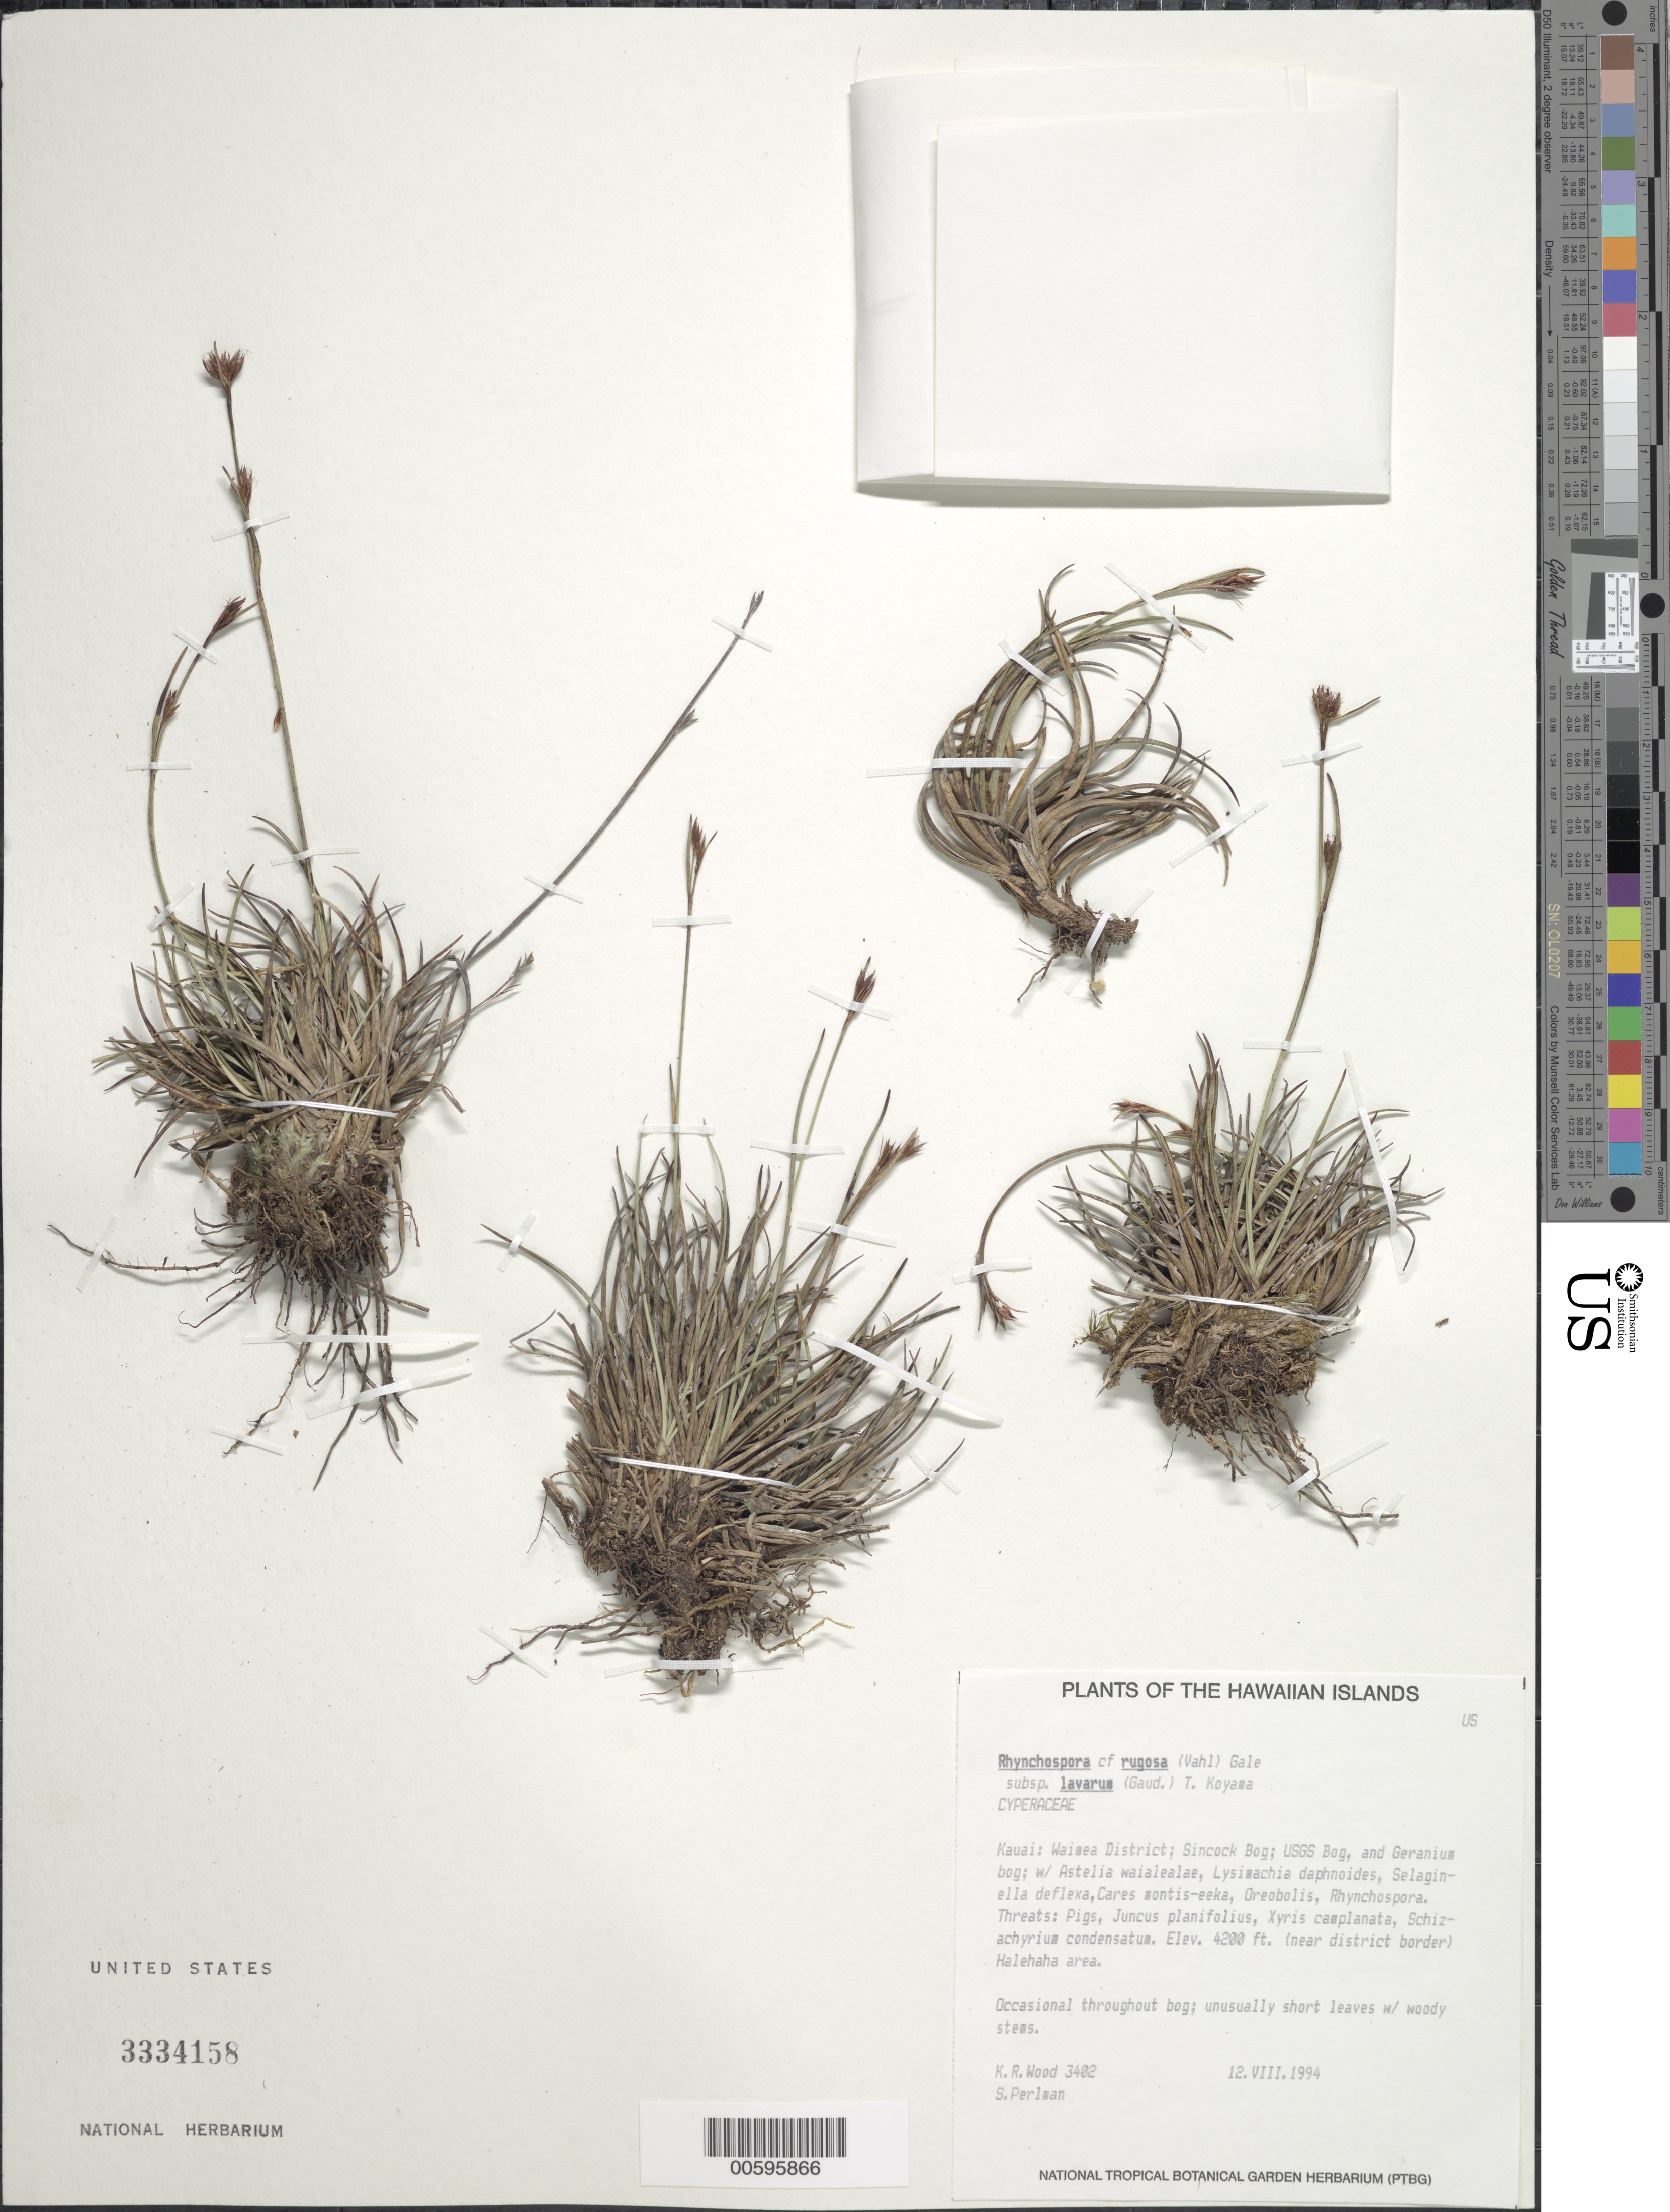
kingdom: Plantae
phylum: Tracheophyta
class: Liliopsida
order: Poales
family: Cyperaceae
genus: Rhynchospora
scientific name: Rhynchospora rugosa subsp. lavarum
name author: (Gaudich.) T. Koyama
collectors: K. R. Wood & S. P. Perlman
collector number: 3402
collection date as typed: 12 Aug 1994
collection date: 1994-08-12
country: United States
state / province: Hawaii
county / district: Kauai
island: Kaua'i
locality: Waimea District; Sincock Bog; USGS Bog, and Geranium Bog. Near dist border, Halehaha area.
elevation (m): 1280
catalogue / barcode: US 3334158